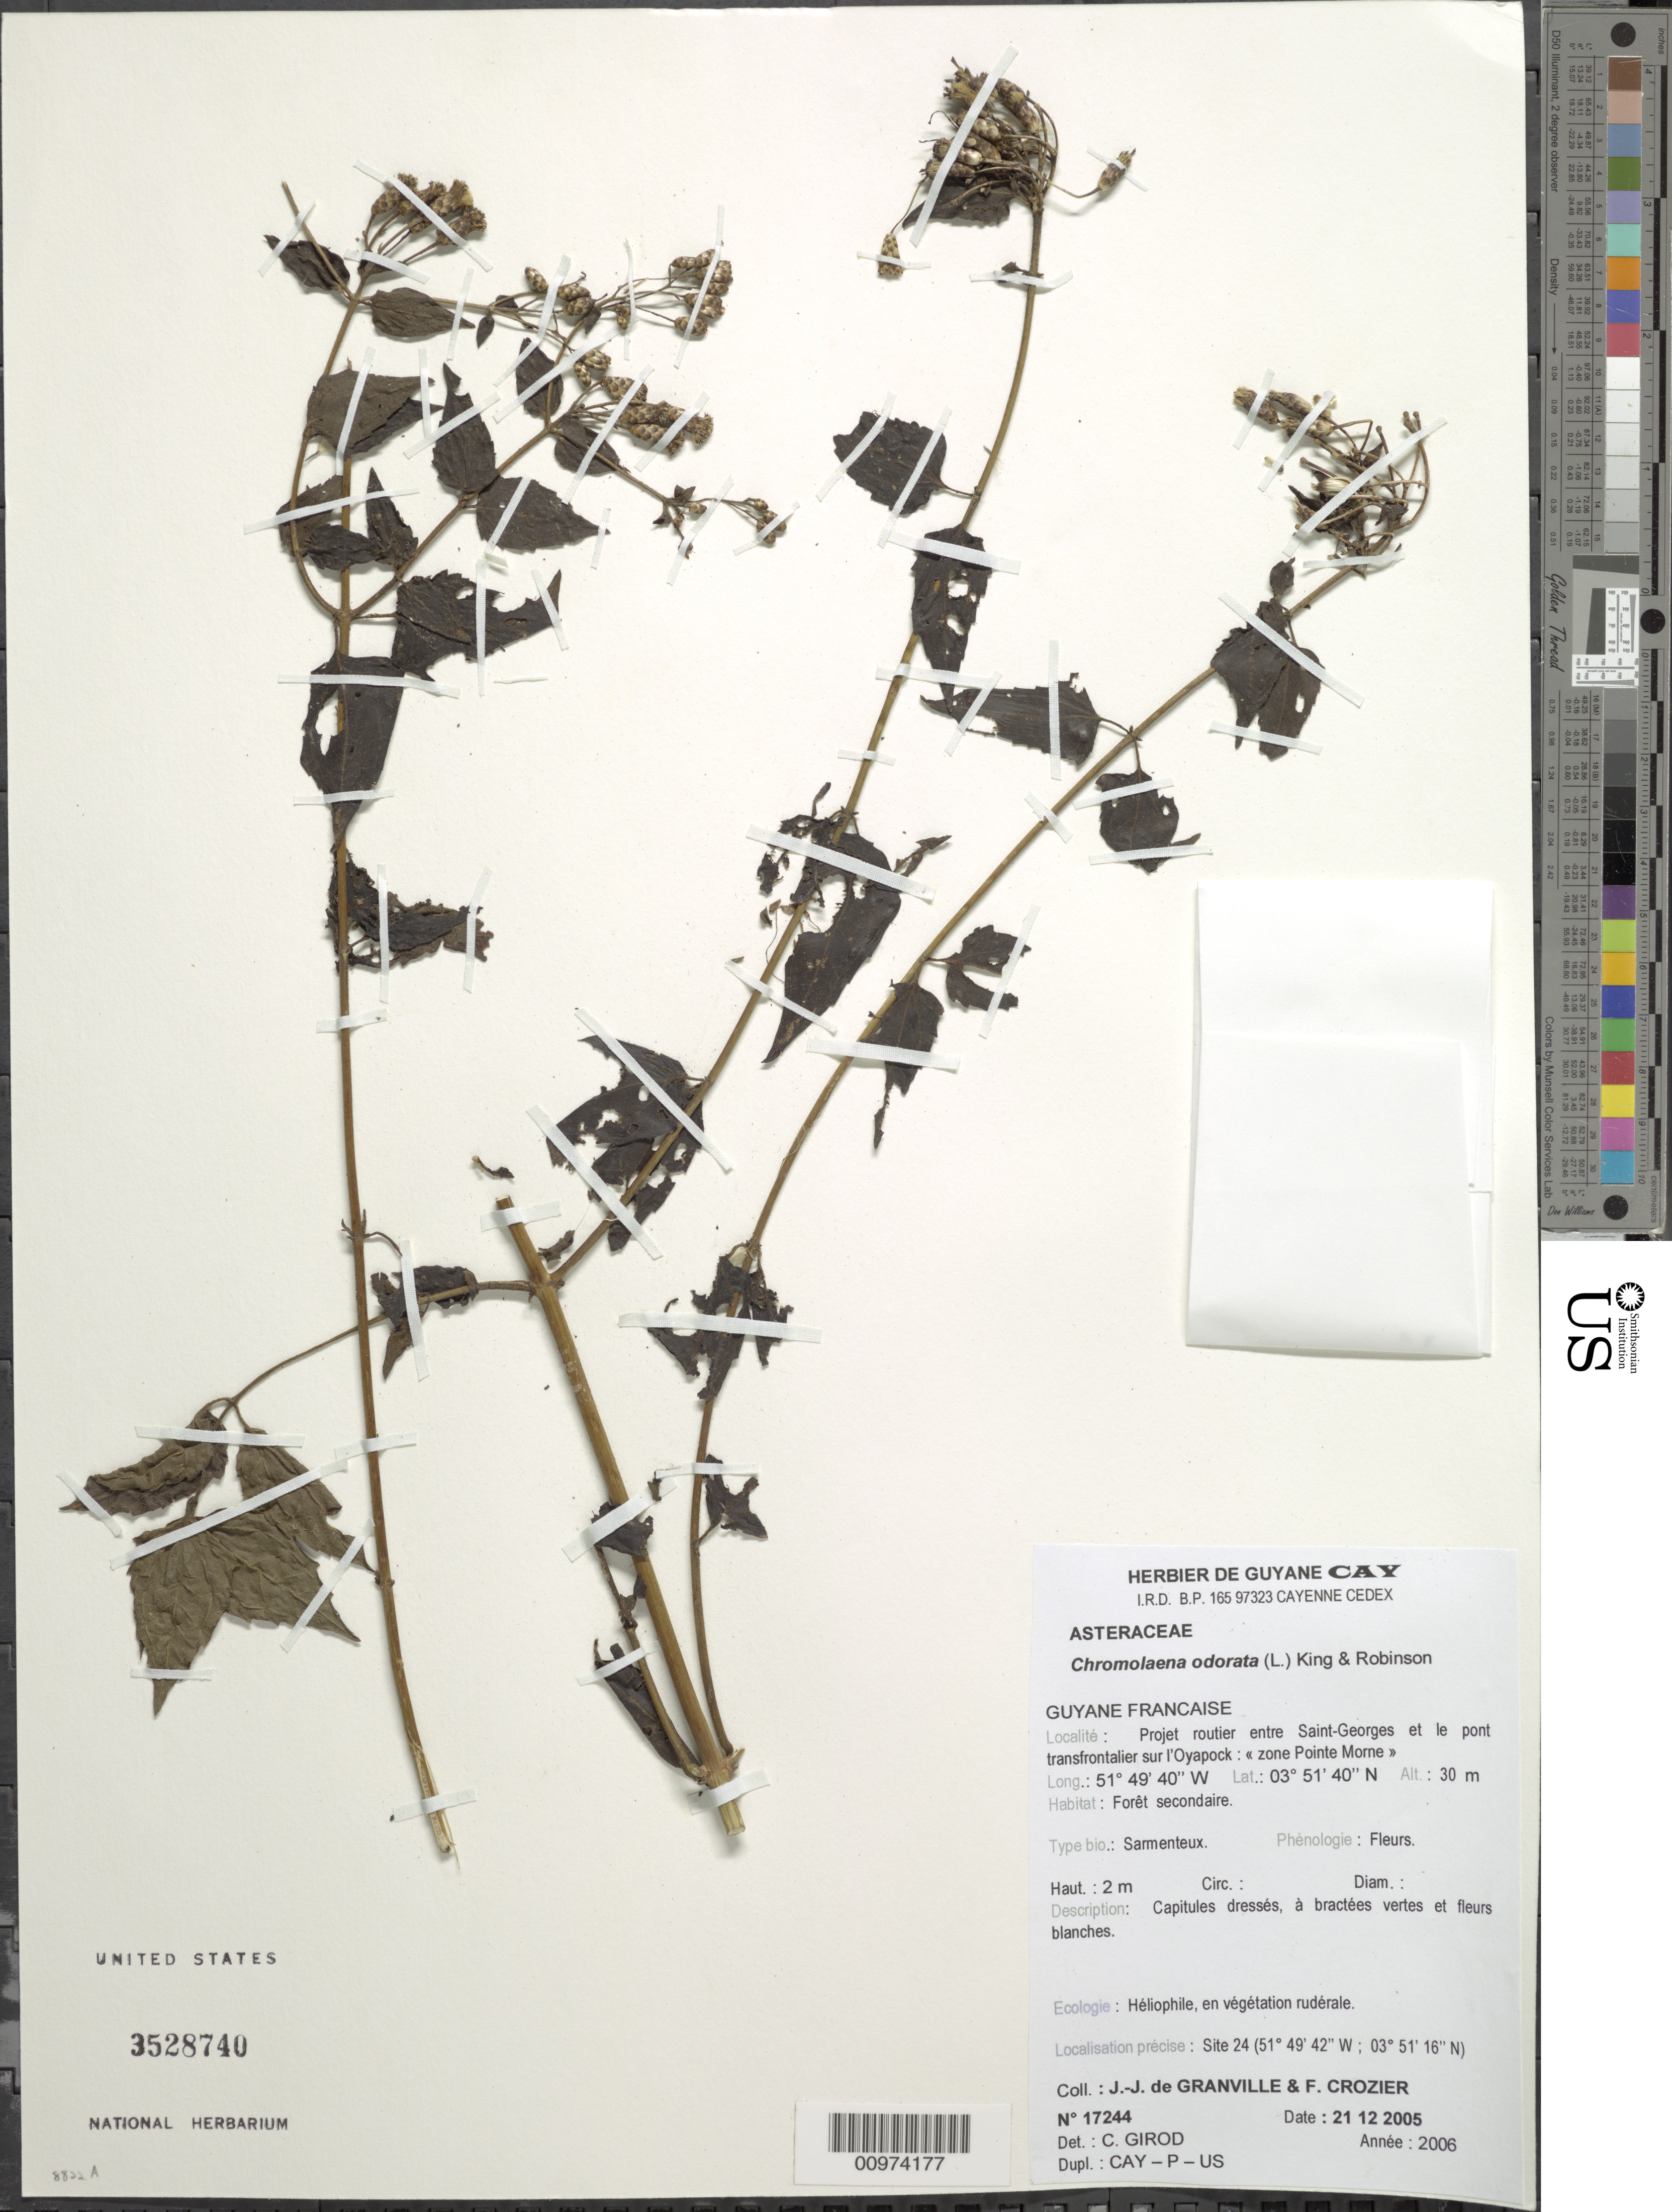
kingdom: Plantae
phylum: Tracheophyta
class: Magnoliopsida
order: Asterales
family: Asteraceae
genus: Chromolaena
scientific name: Chromolaena odorata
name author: (L.) R.M. King & H. Rob.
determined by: Girod, C.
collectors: J.-J. de Granville & F. Crozier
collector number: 17244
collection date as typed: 21-Dec-05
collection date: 2005-12-21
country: French Guiana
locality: Project routier entre Saint-Georges et le pont transfrontalier sur l'Oyapock, "zone Pointe Morne"; site 24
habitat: Foret secondaire. Heliophile, en vegetation ruderale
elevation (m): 30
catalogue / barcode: US 3528740